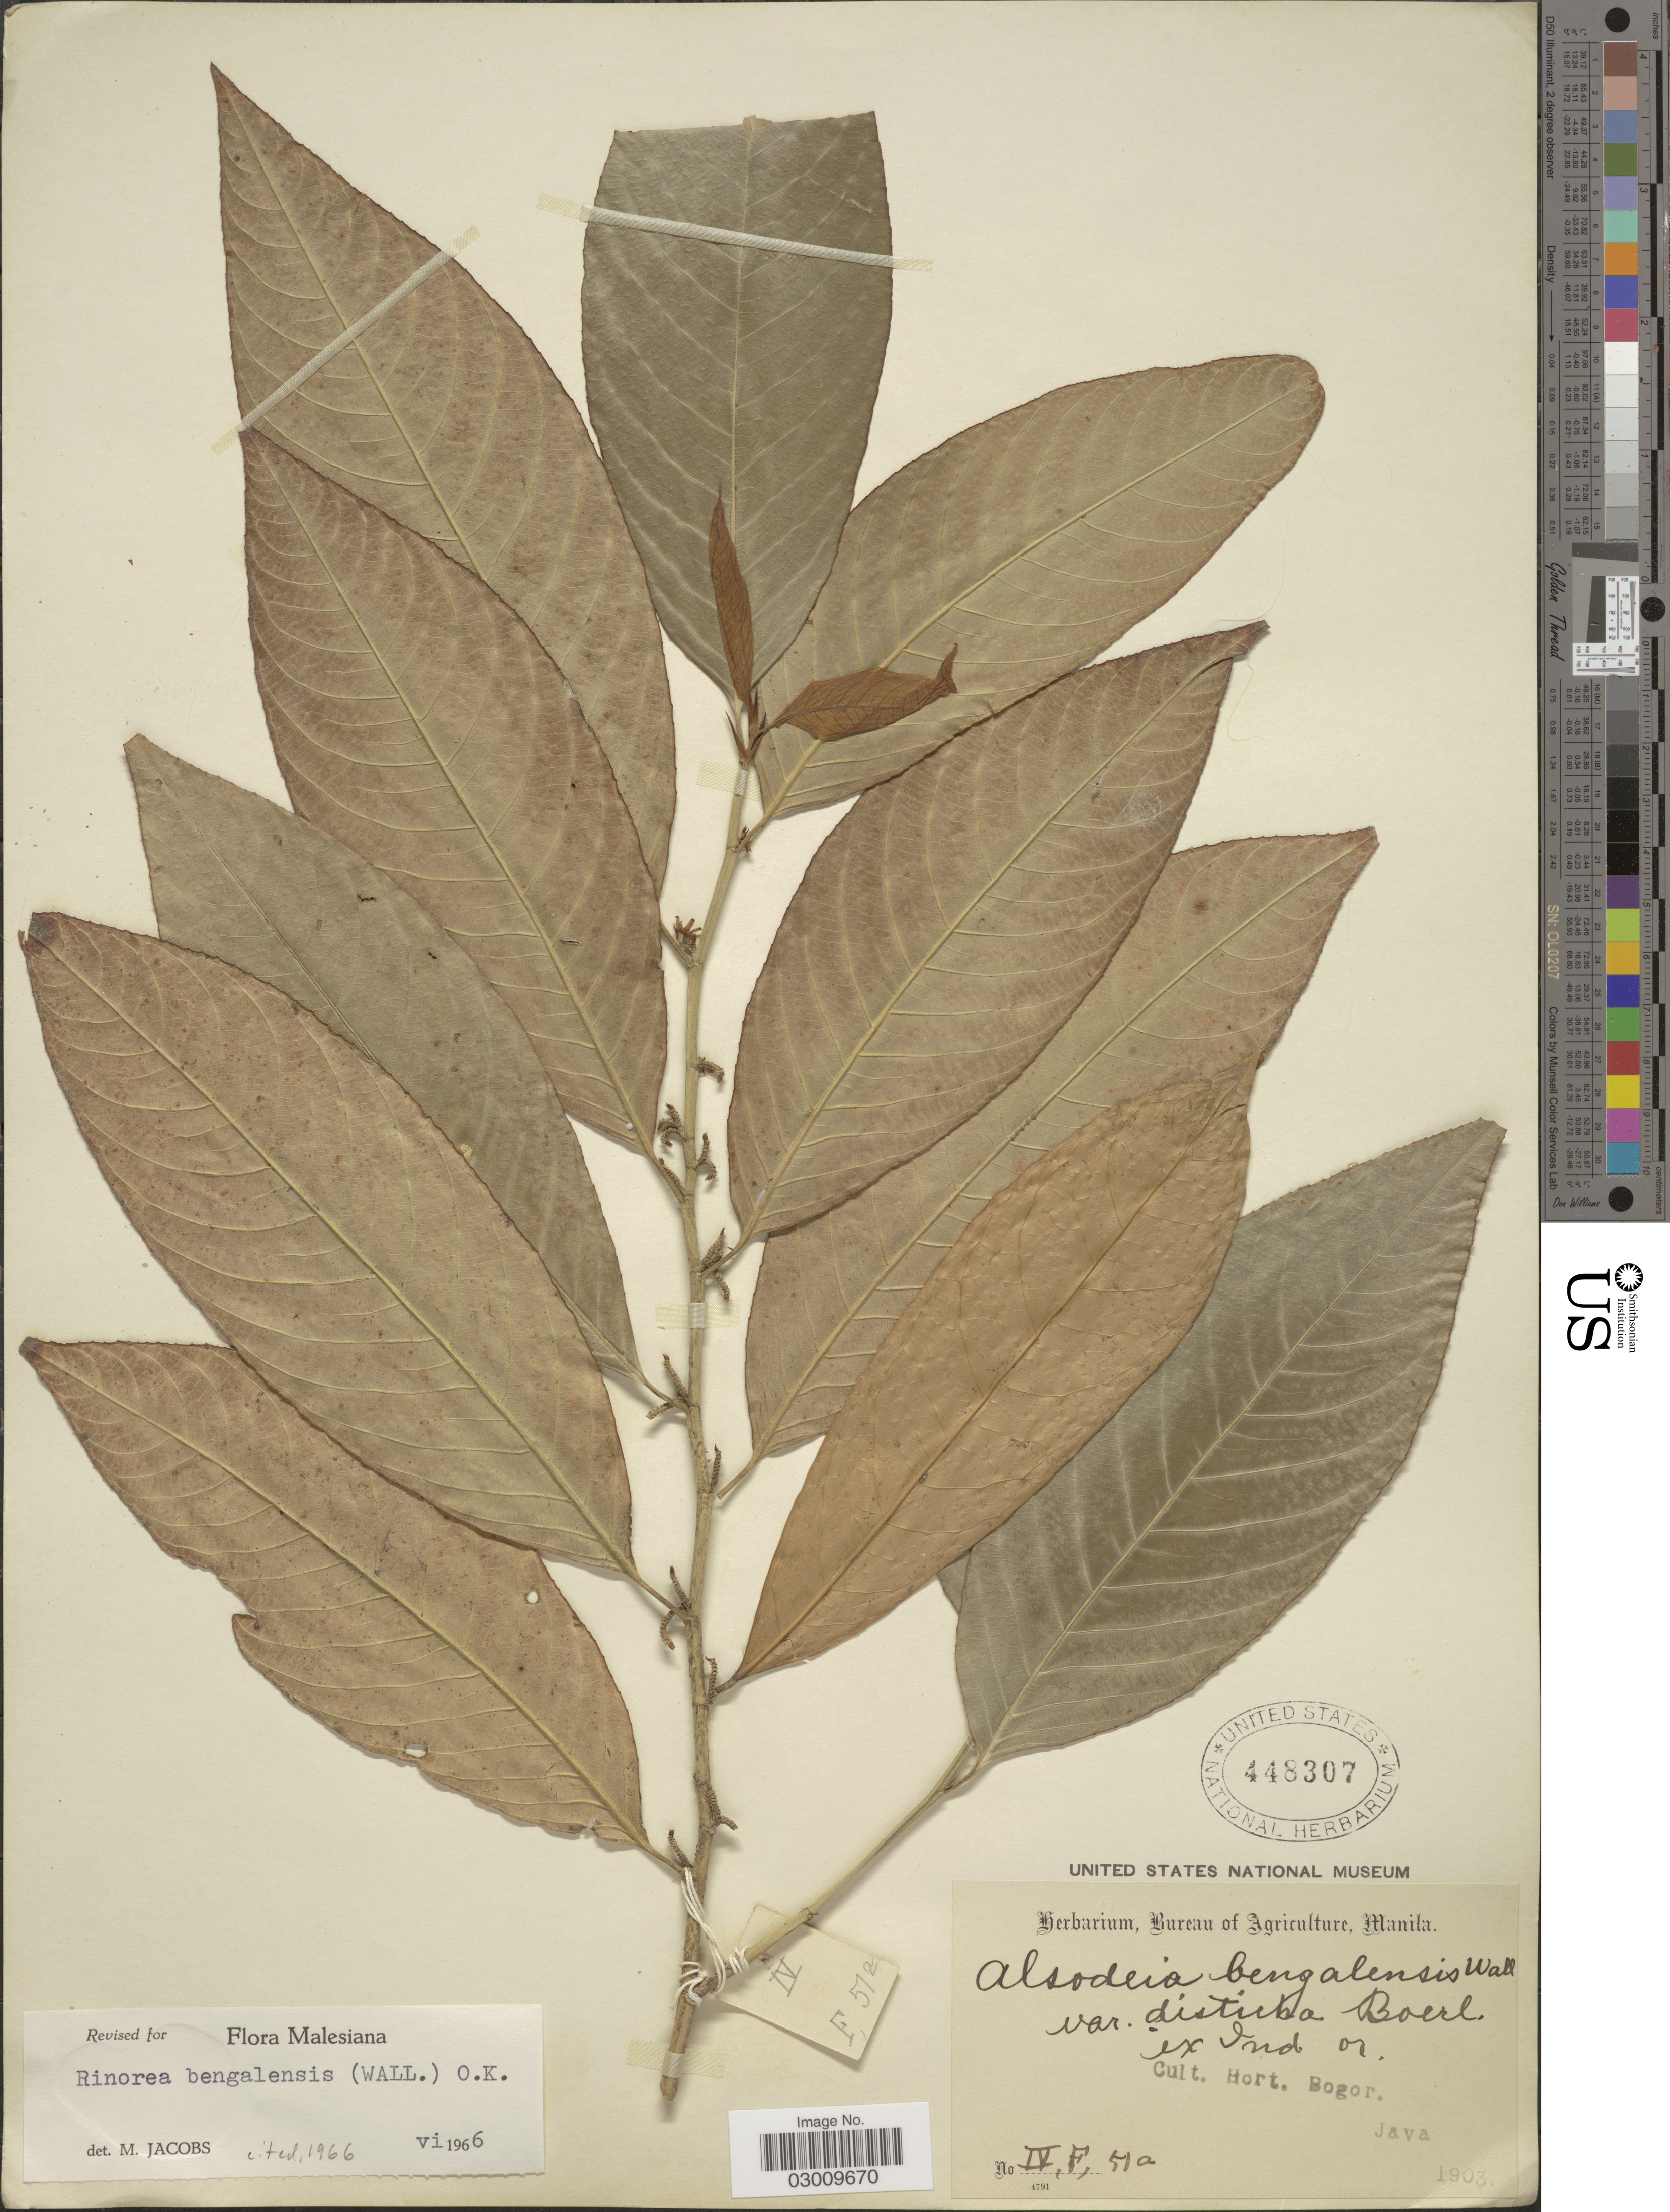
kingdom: Plantae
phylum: Tracheophyta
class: Magnoliopsida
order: Malpighiales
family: Violaceae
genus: Rinorea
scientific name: Rinorea bengalensis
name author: (Wall.) Kuntze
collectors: ex Herb. Bur. Agric. Manila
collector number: IV,F,51a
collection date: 1903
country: Indonesia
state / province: Java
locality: Ex Ind or [unsure placement] Hort. Bogor.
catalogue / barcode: US 448307